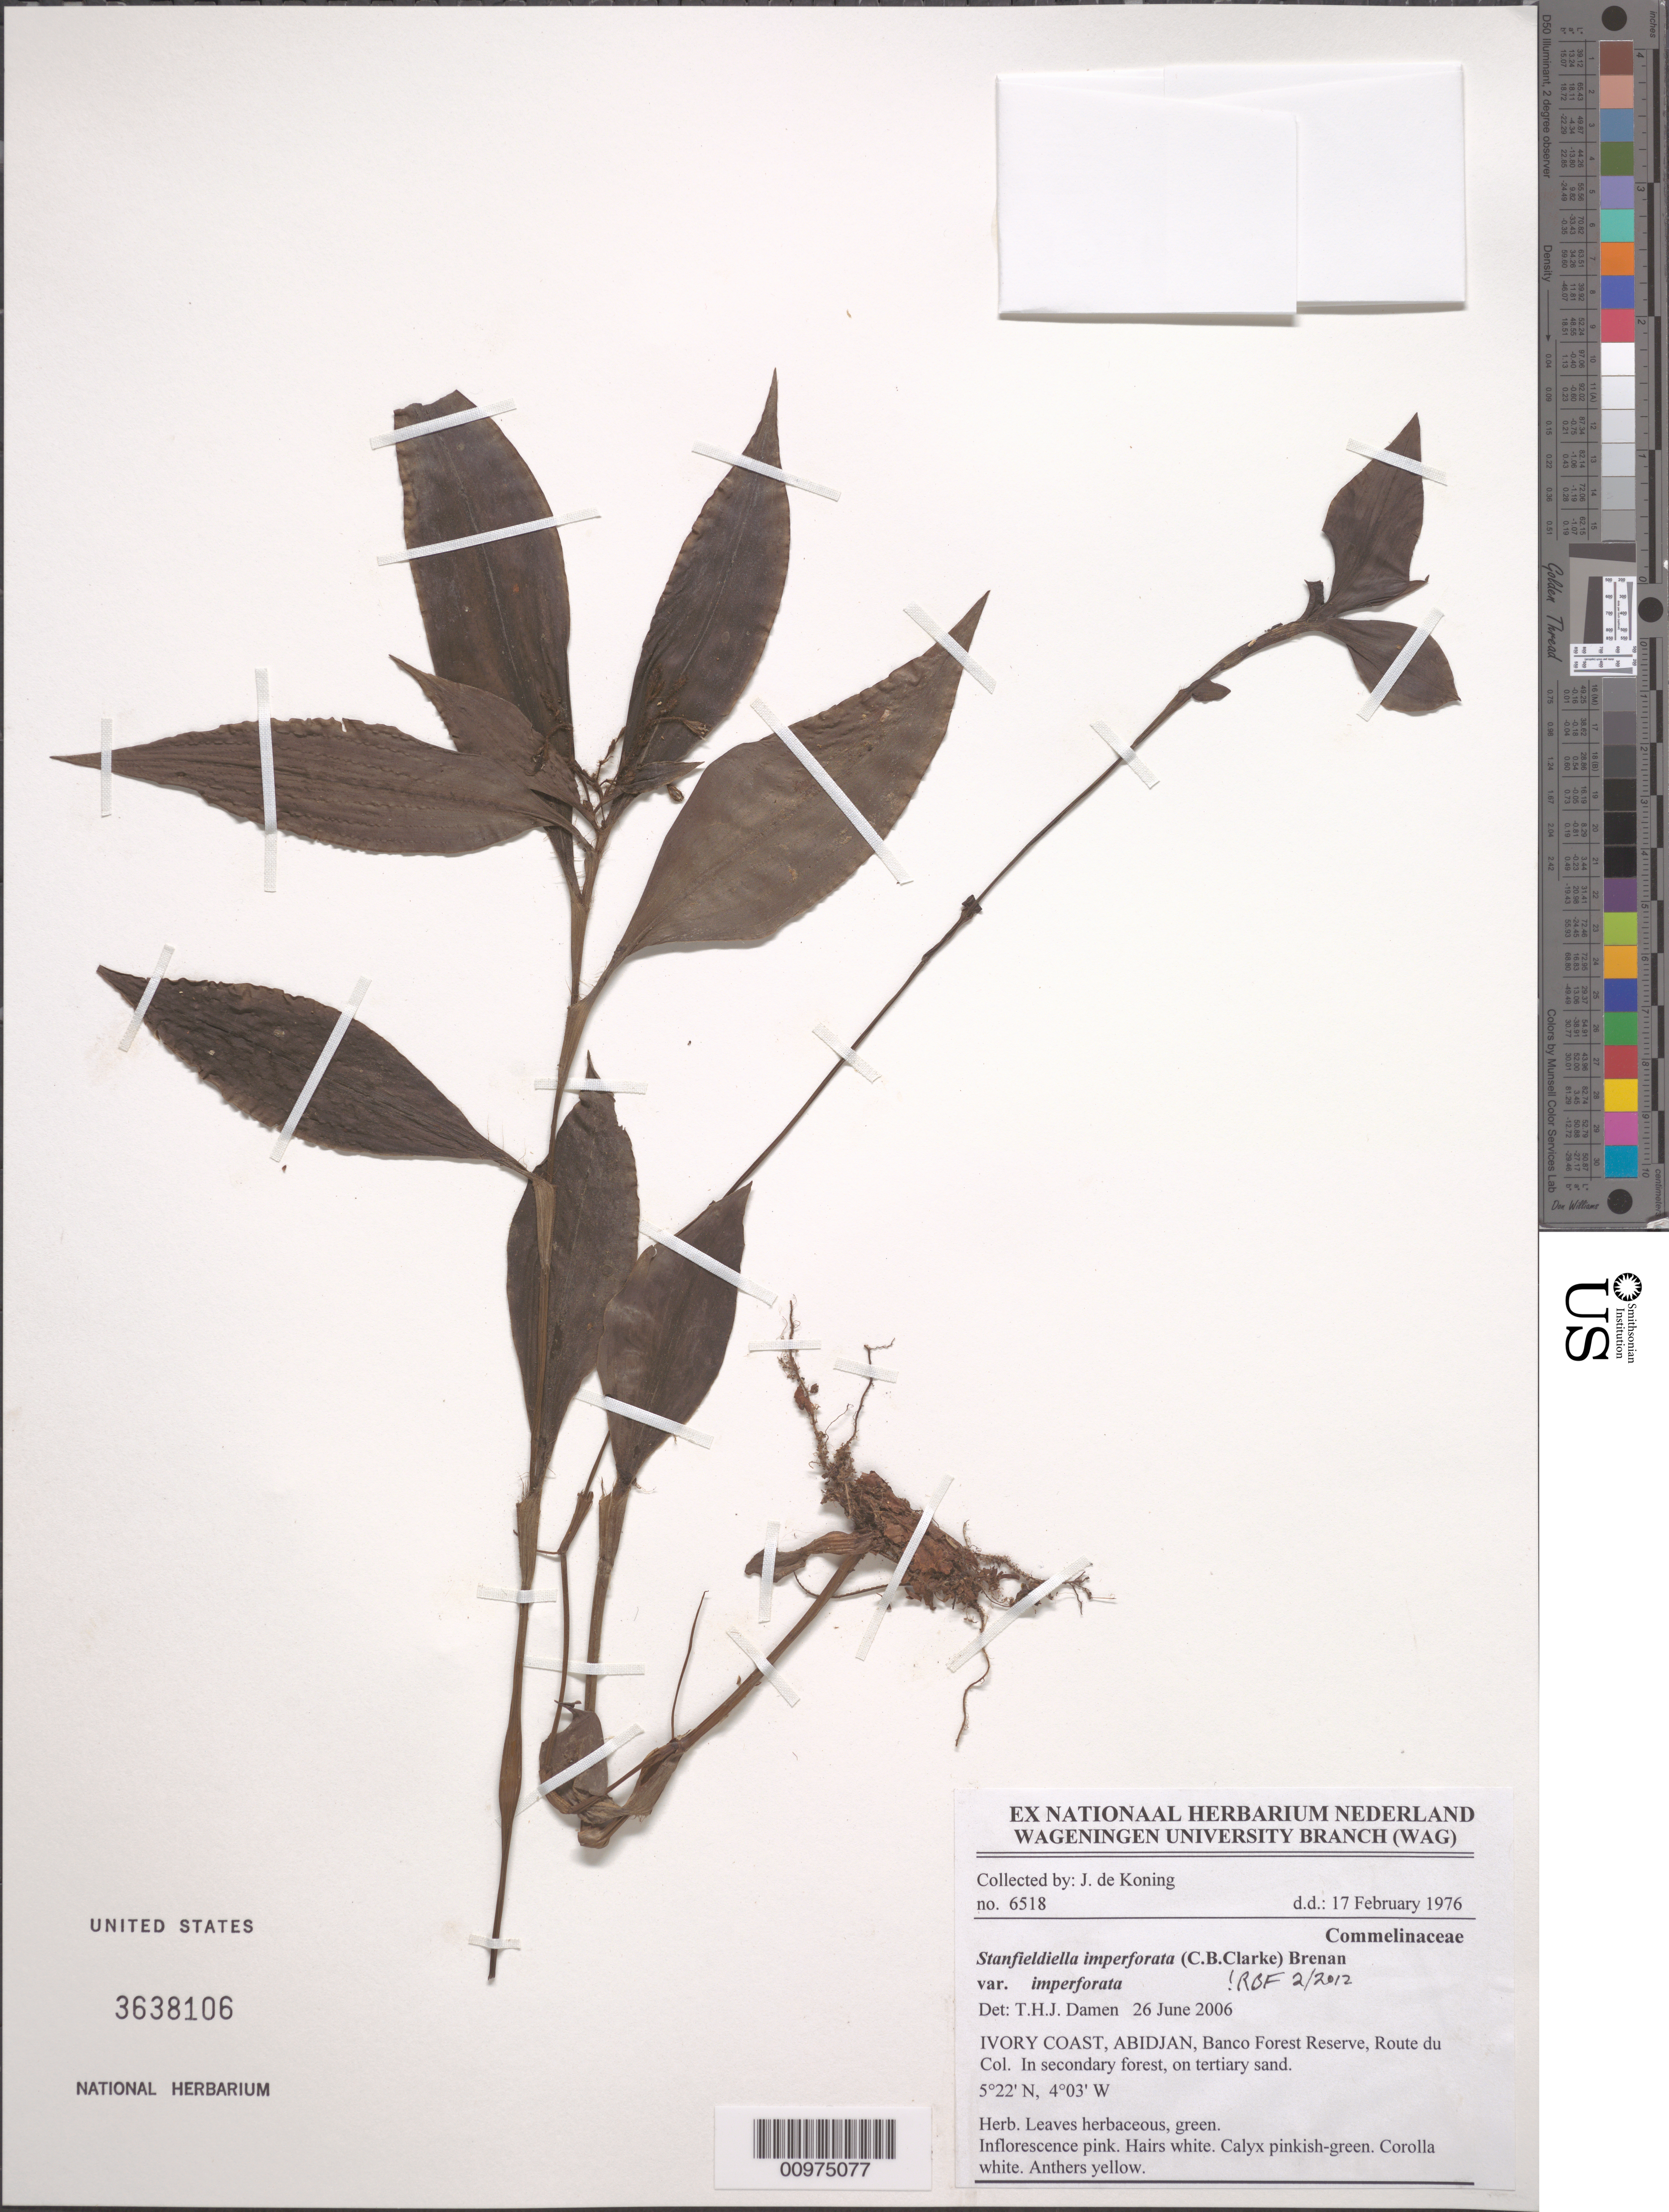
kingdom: Plantae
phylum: Tracheophyta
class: Liliopsida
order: Commelinales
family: Commelinaceae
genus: Stanfieldiella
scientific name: Stanfieldiella imperforata var. imperforata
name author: (C.B. Clarke) Brenan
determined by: Faden, Robert B., (US), Smithsonian Institution - National Museum of Natural History (UNITED STATES)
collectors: J. de Koning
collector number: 6518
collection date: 1976-02-17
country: Ivory Coast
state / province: Abidjan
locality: Banco Forest Reserve, Route du Col.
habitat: In secondary forest, on tertiary sand.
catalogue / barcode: US 3638106